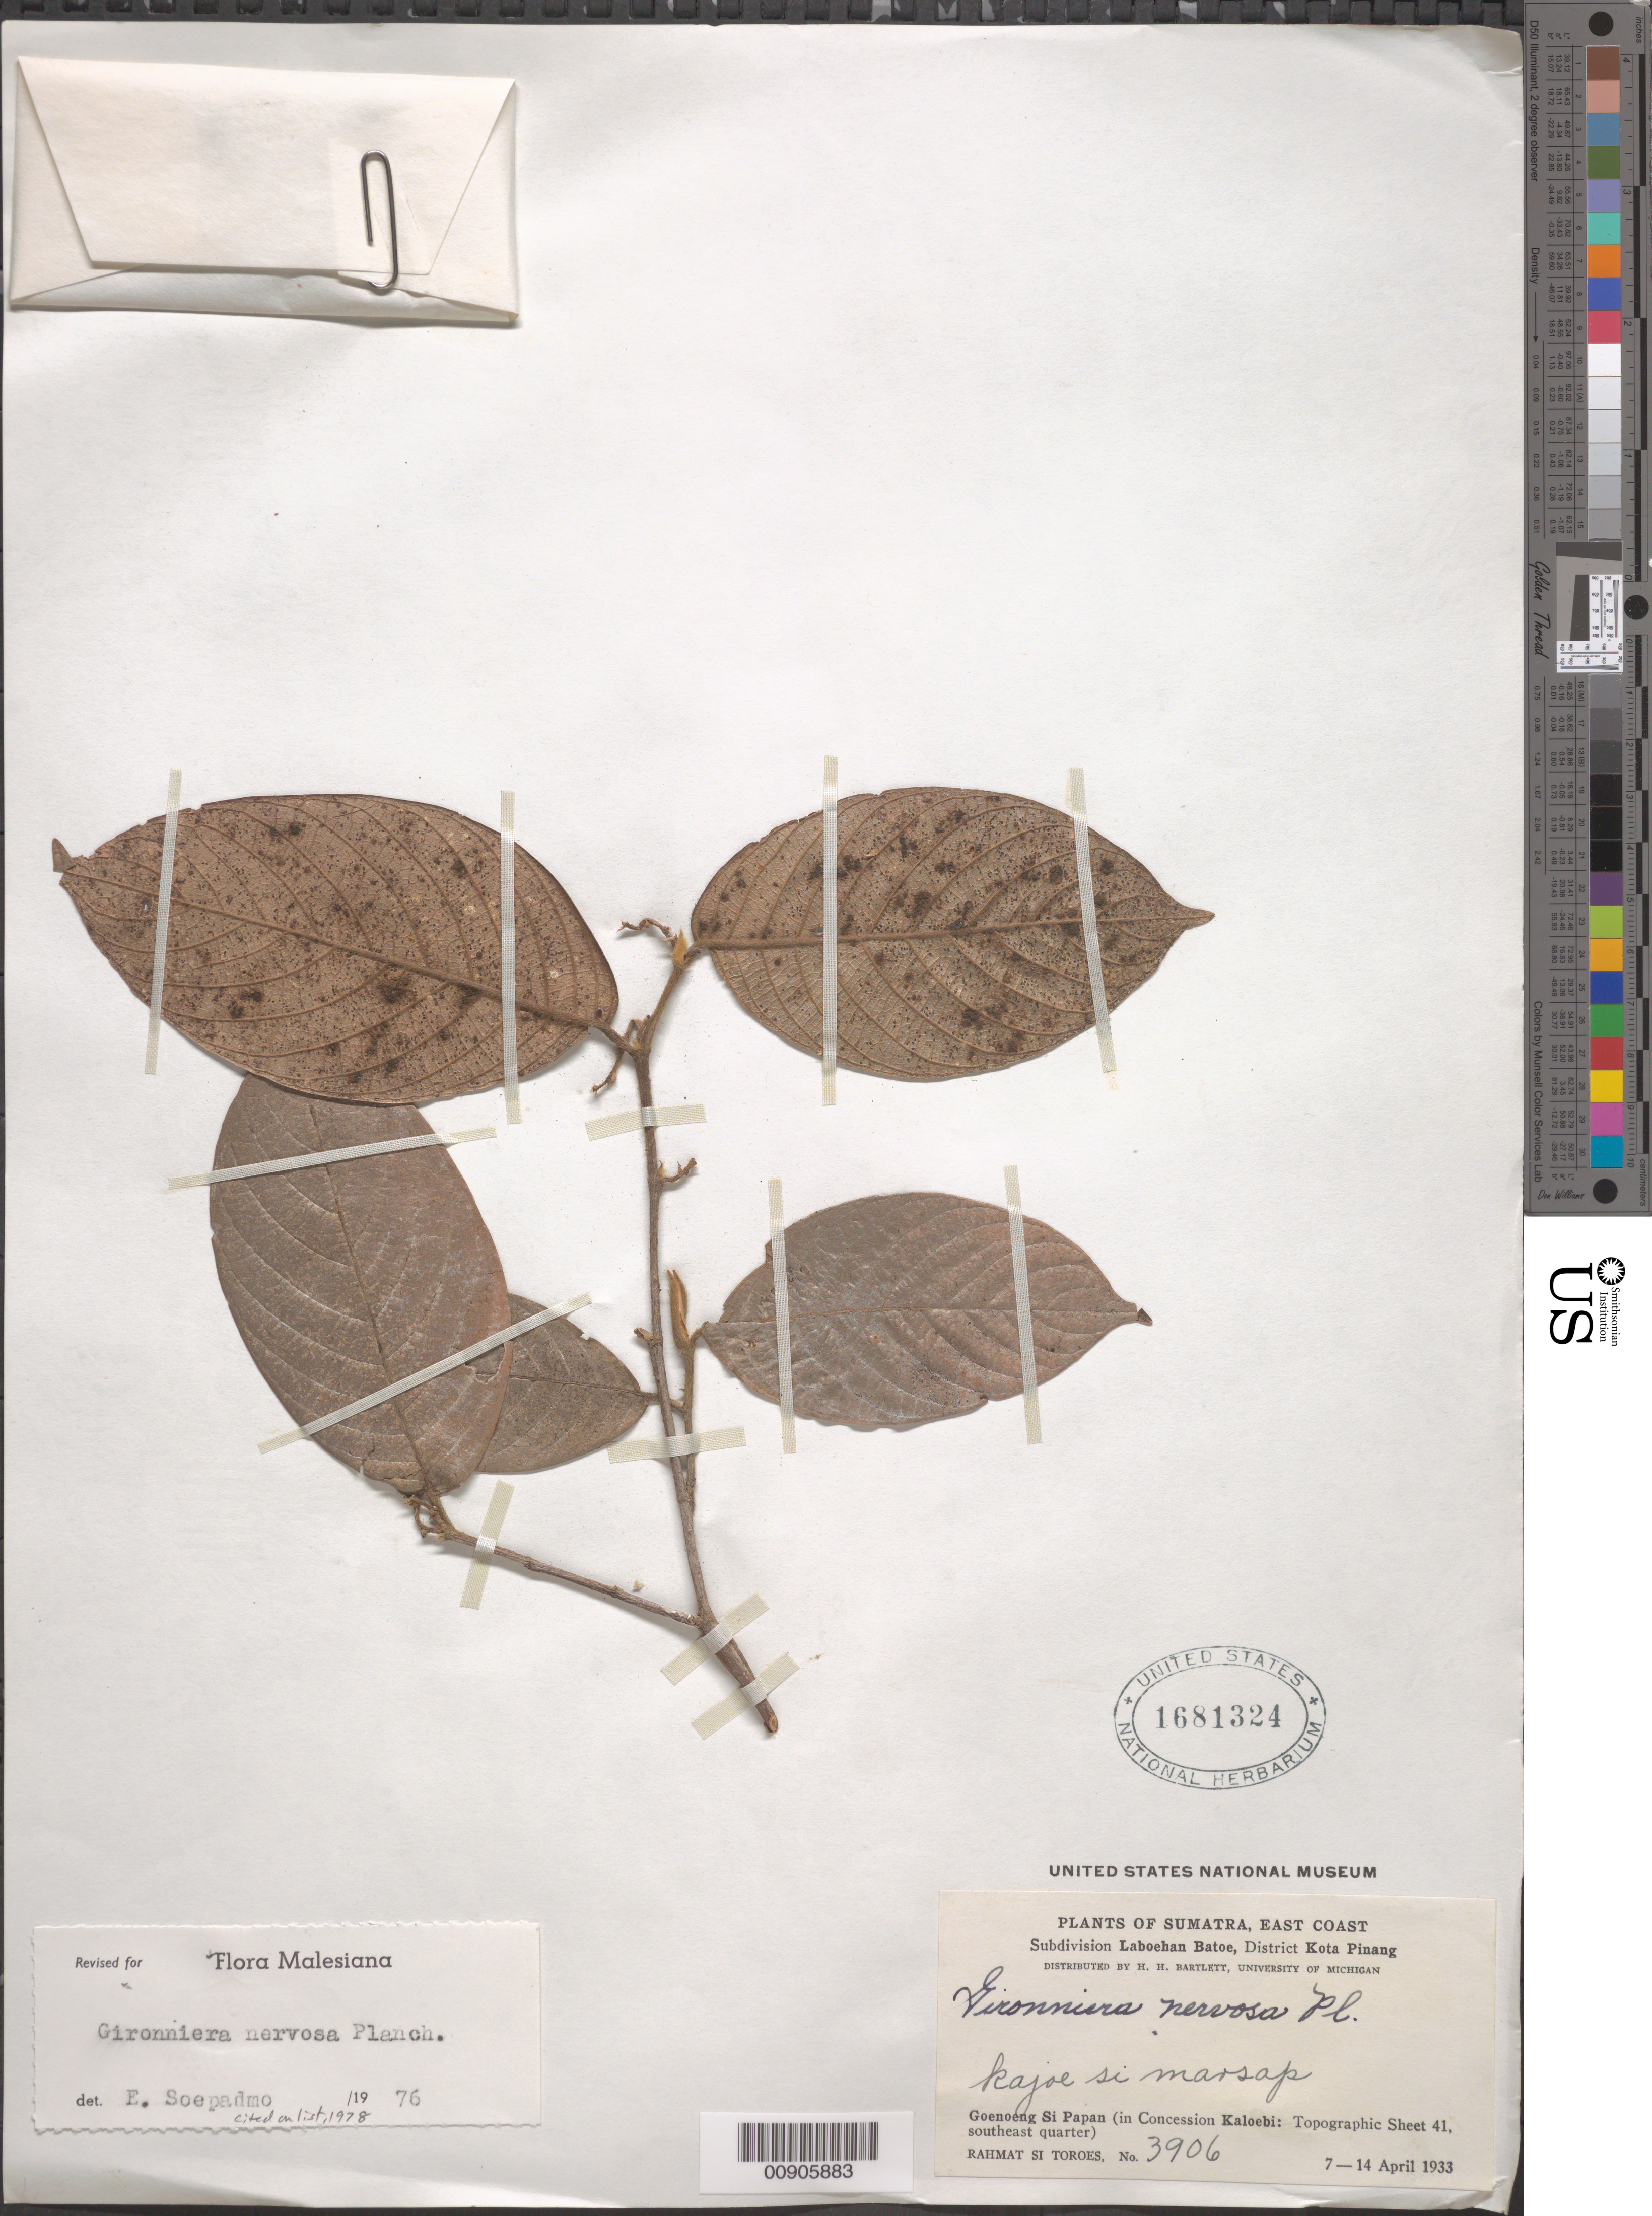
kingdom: Plantae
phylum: Tracheophyta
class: Magnoliopsida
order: Rosales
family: Cannabaceae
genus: Gironniera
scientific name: Gironniera nervosa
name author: Planch.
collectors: Rahmat Si Boeea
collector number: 3906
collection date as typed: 07 Apr 1933 to 14 Apr 1933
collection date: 1933-04-07/1933-04-14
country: Indonesia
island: Sumatra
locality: Subdivision Laboehan Batoe, District Kota Pinang, Goenoeng Si Papan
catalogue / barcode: US 1681324